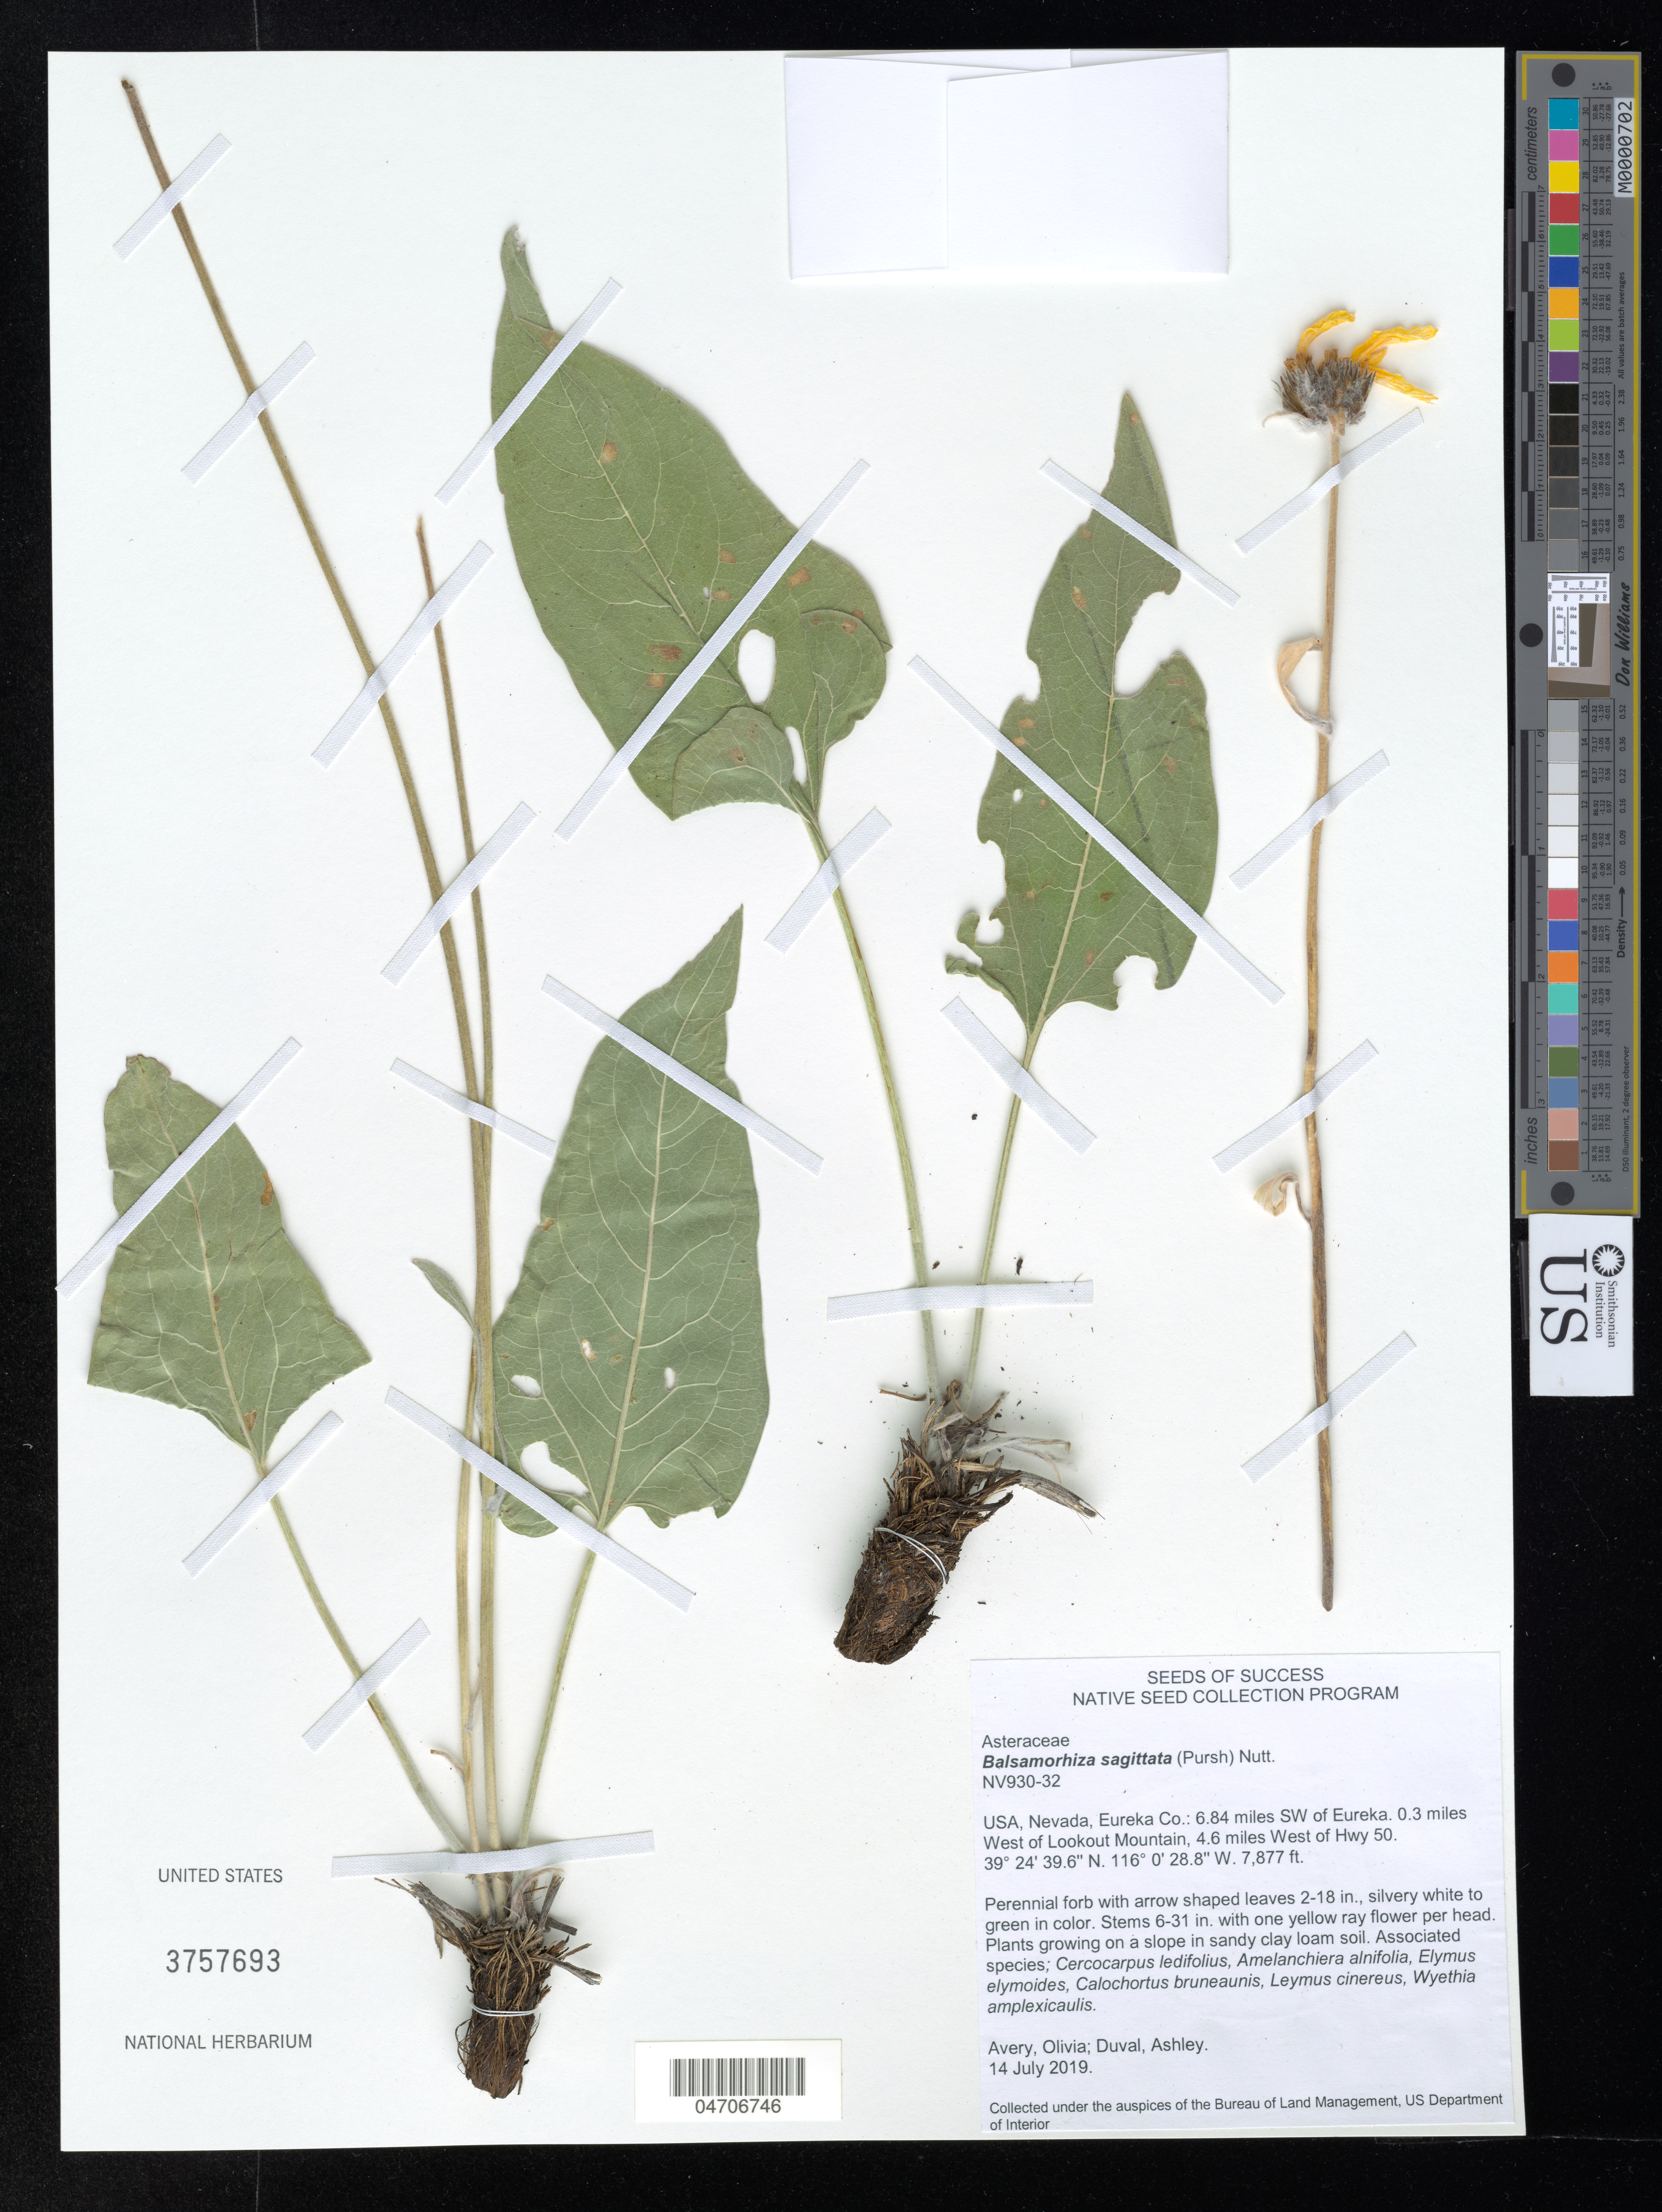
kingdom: Plantae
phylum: Tracheophyta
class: Magnoliopsida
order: Asterales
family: Asteraceae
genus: Balsamorhiza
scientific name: Balsamorhiza sagittata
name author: (Pursh) Nutt.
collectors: O. Avery & A. Duval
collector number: NV930-32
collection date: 2019-07-14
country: United States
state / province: Nevada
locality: Eureka Co.: 6.84 miles SW of Eureka. 0.3 miles West of Lookout Mountain, 4.6 miles West of Hwy 50.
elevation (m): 2401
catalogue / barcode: US 3757693